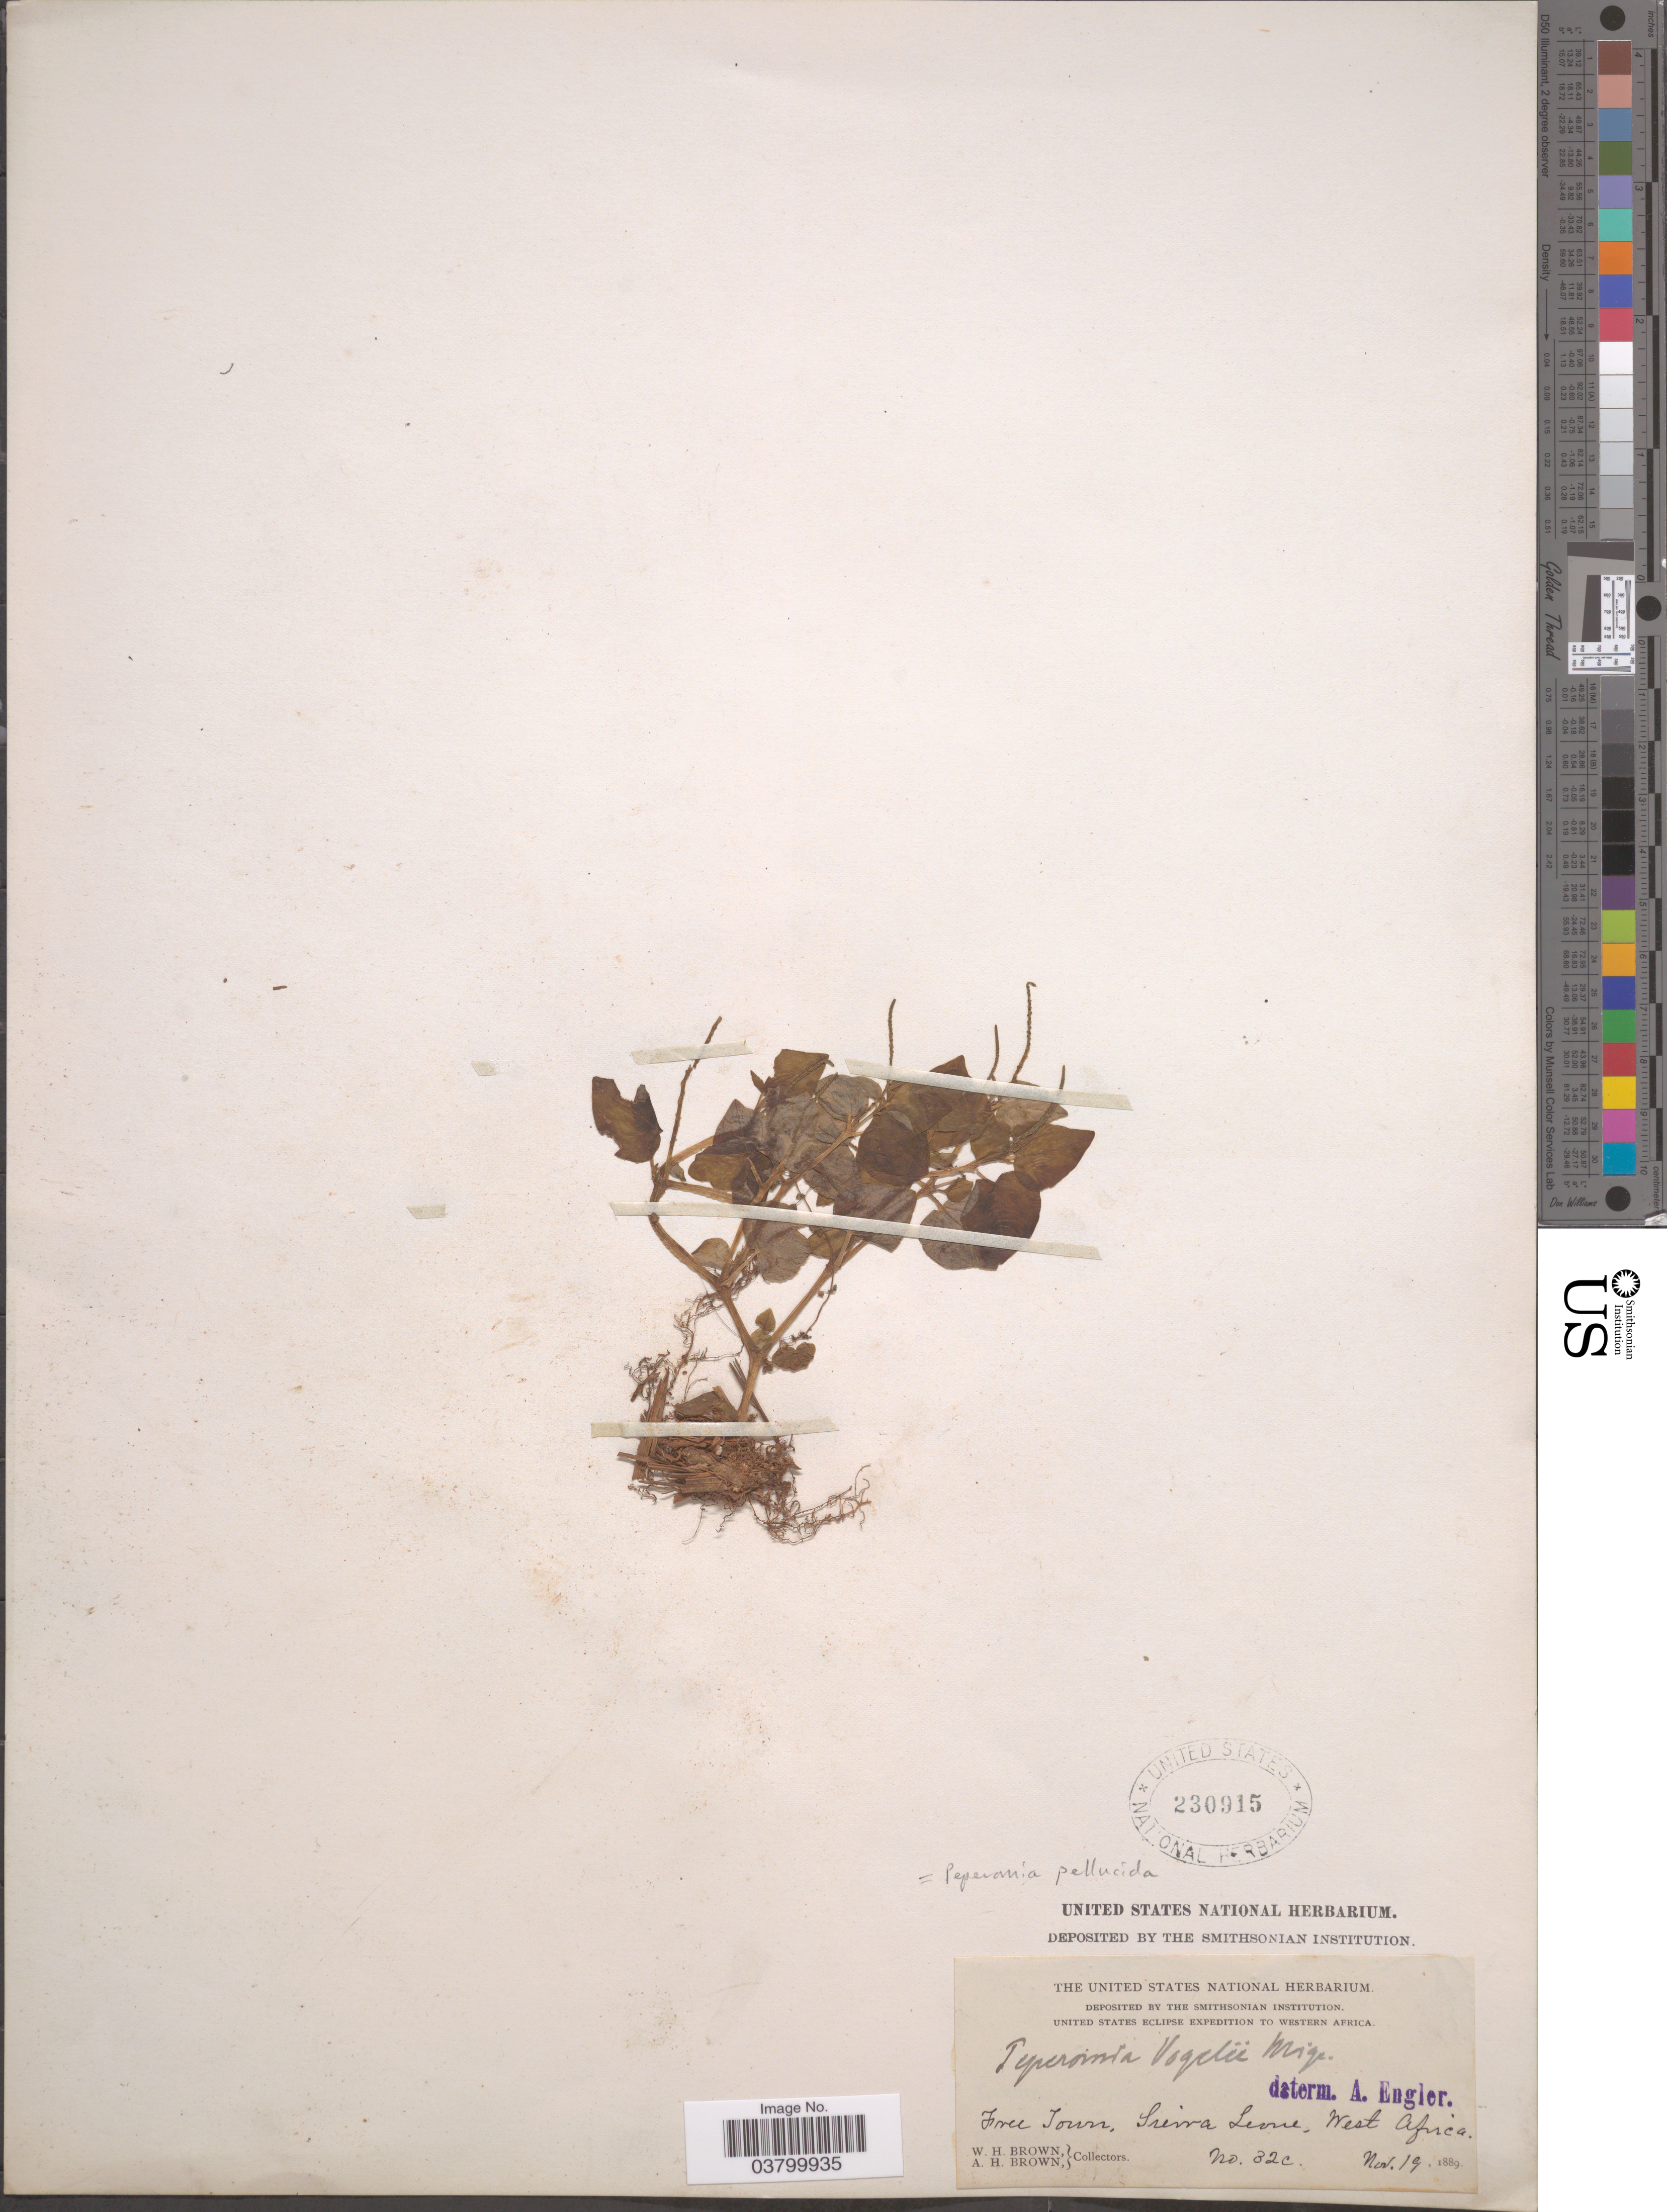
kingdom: Plantae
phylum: Tracheophyta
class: Magnoliopsida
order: Piperales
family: Piperaceae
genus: Peperomia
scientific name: Peperomia pellucida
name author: (L.) Kunth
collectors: W. H. Brown & A. H. Brown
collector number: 32c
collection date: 1889-11-19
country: Sierra Leone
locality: Western Africa. Free Town. West Africa.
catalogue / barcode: US 230915